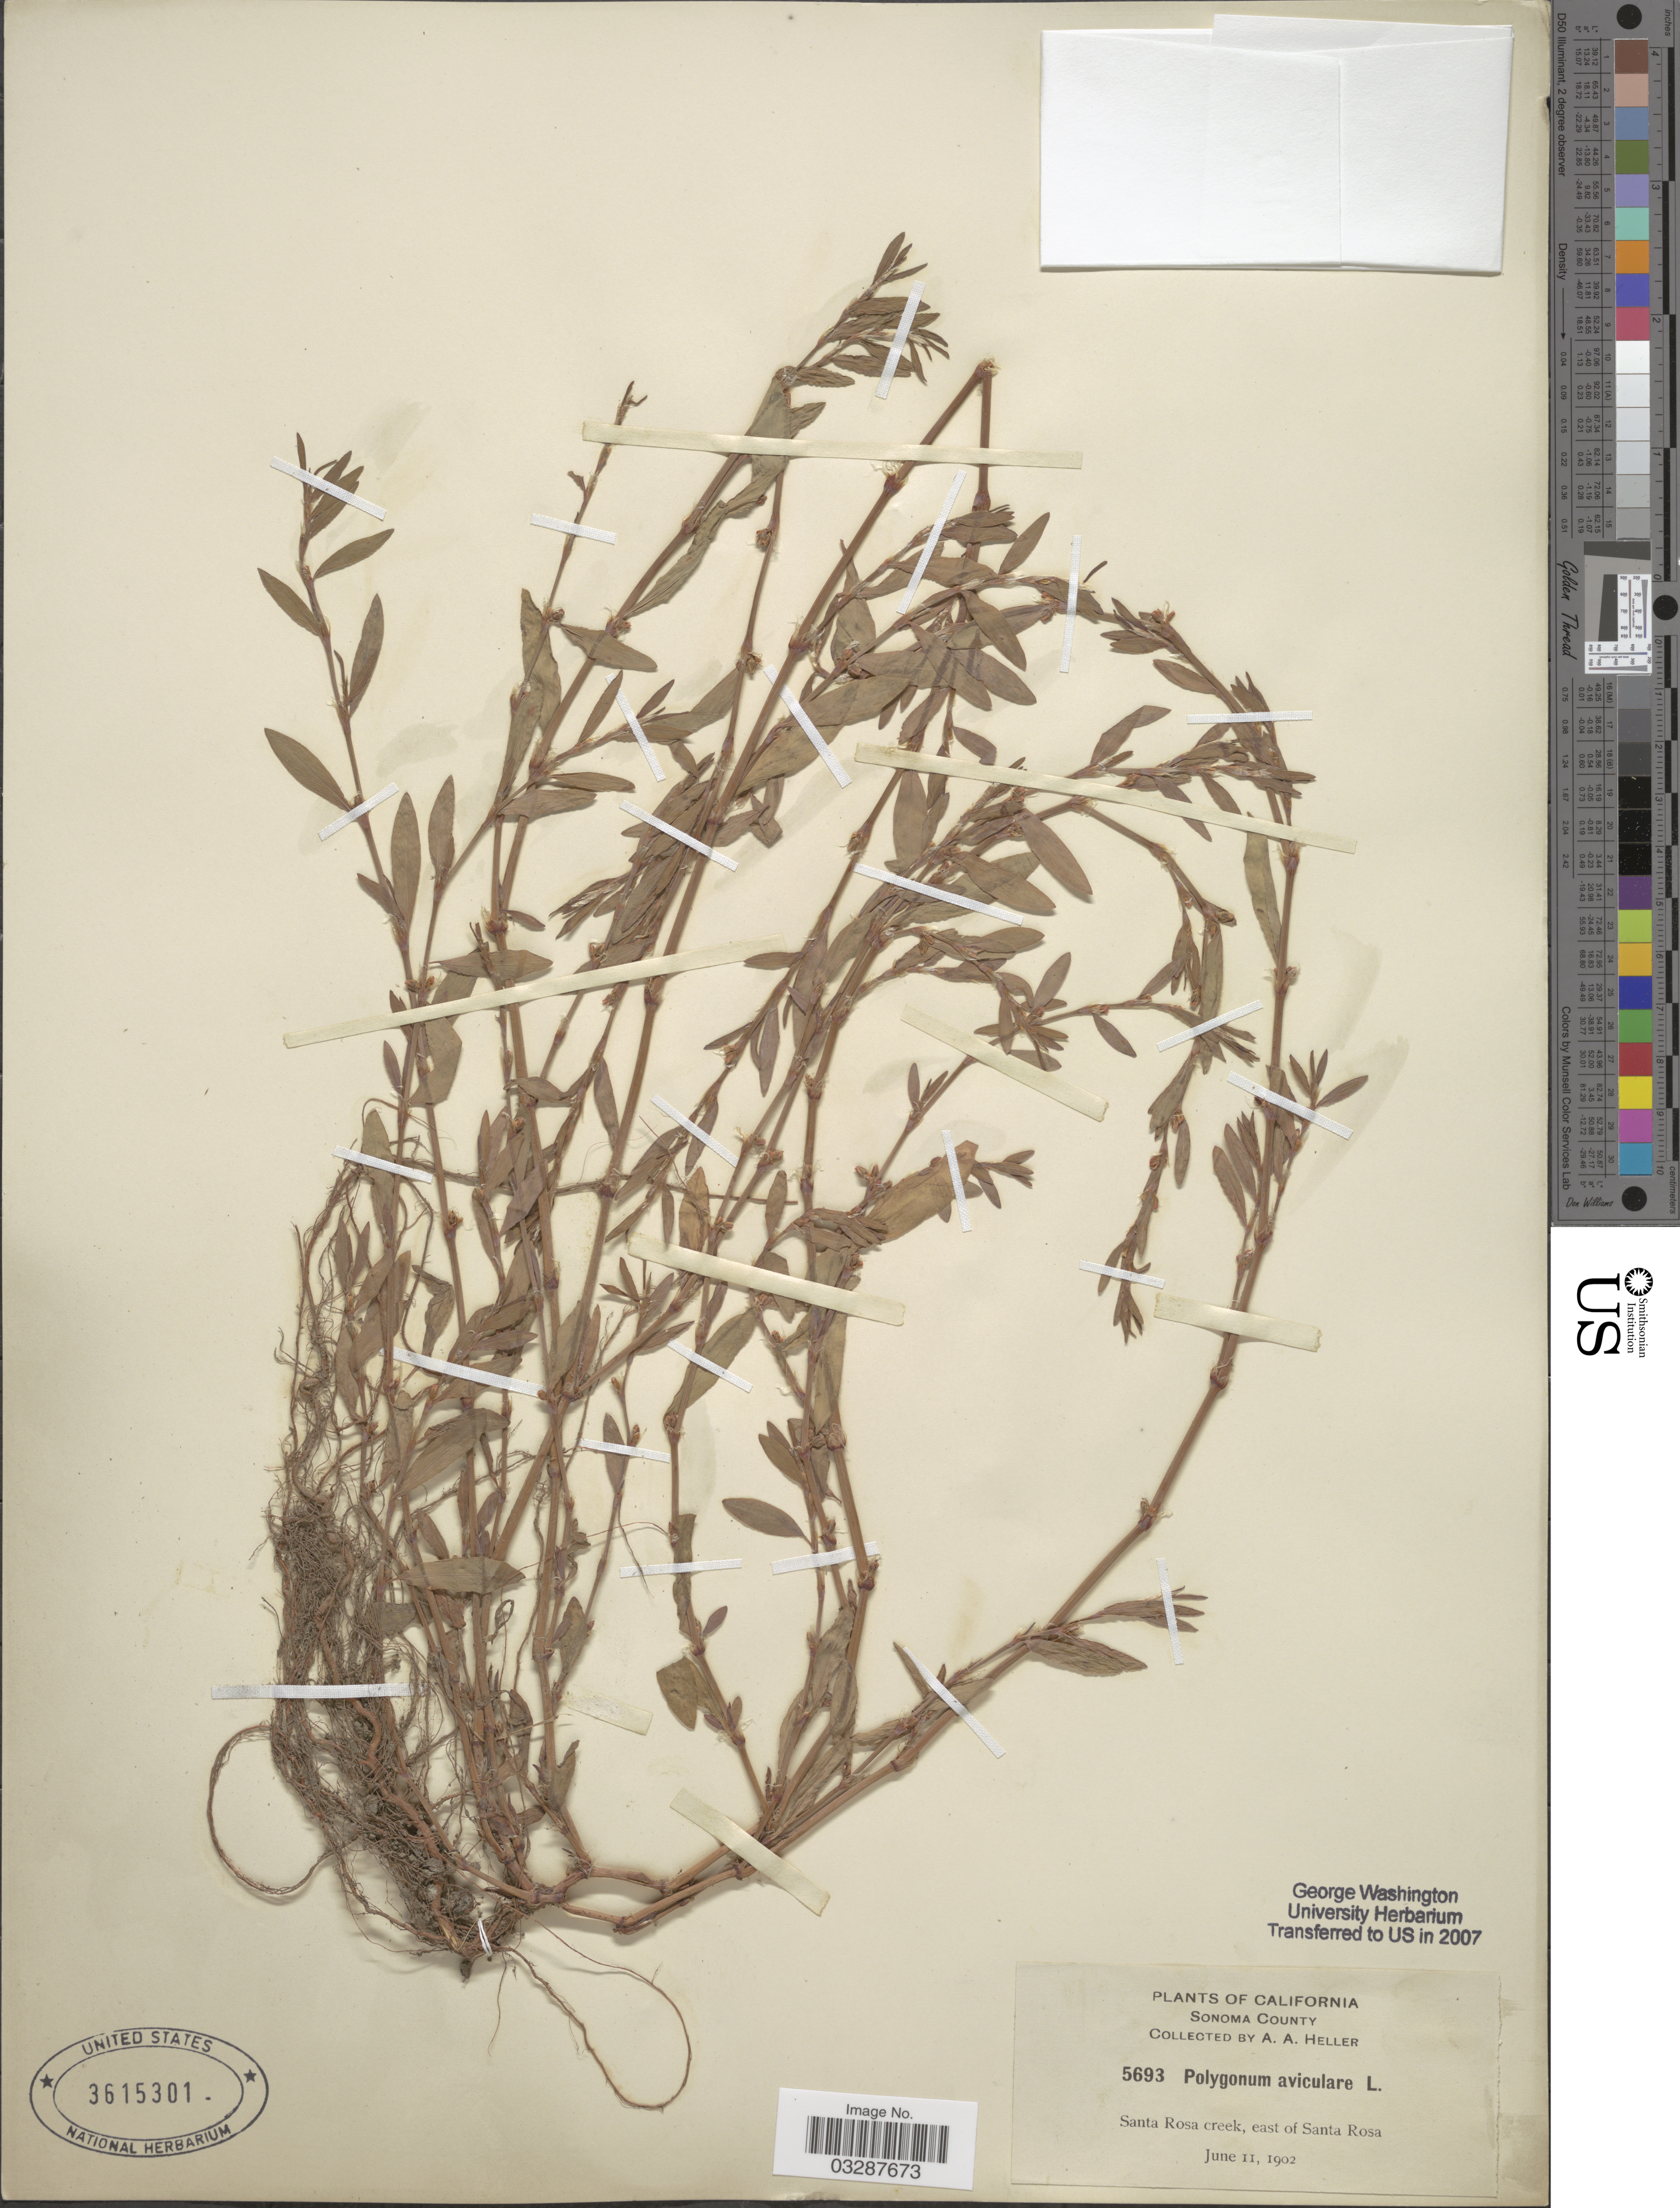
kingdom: Plantae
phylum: Tracheophyta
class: Magnoliopsida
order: Caryophyllales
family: Polygonaceae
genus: Polygonum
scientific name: Polygonum aviculare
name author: L.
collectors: A. A. Heller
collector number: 5693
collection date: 1902-06-11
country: United States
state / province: California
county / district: Sonoma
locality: Sonoma County. Santa Rosa creek, east of Santa Rosa.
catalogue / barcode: US 3615301